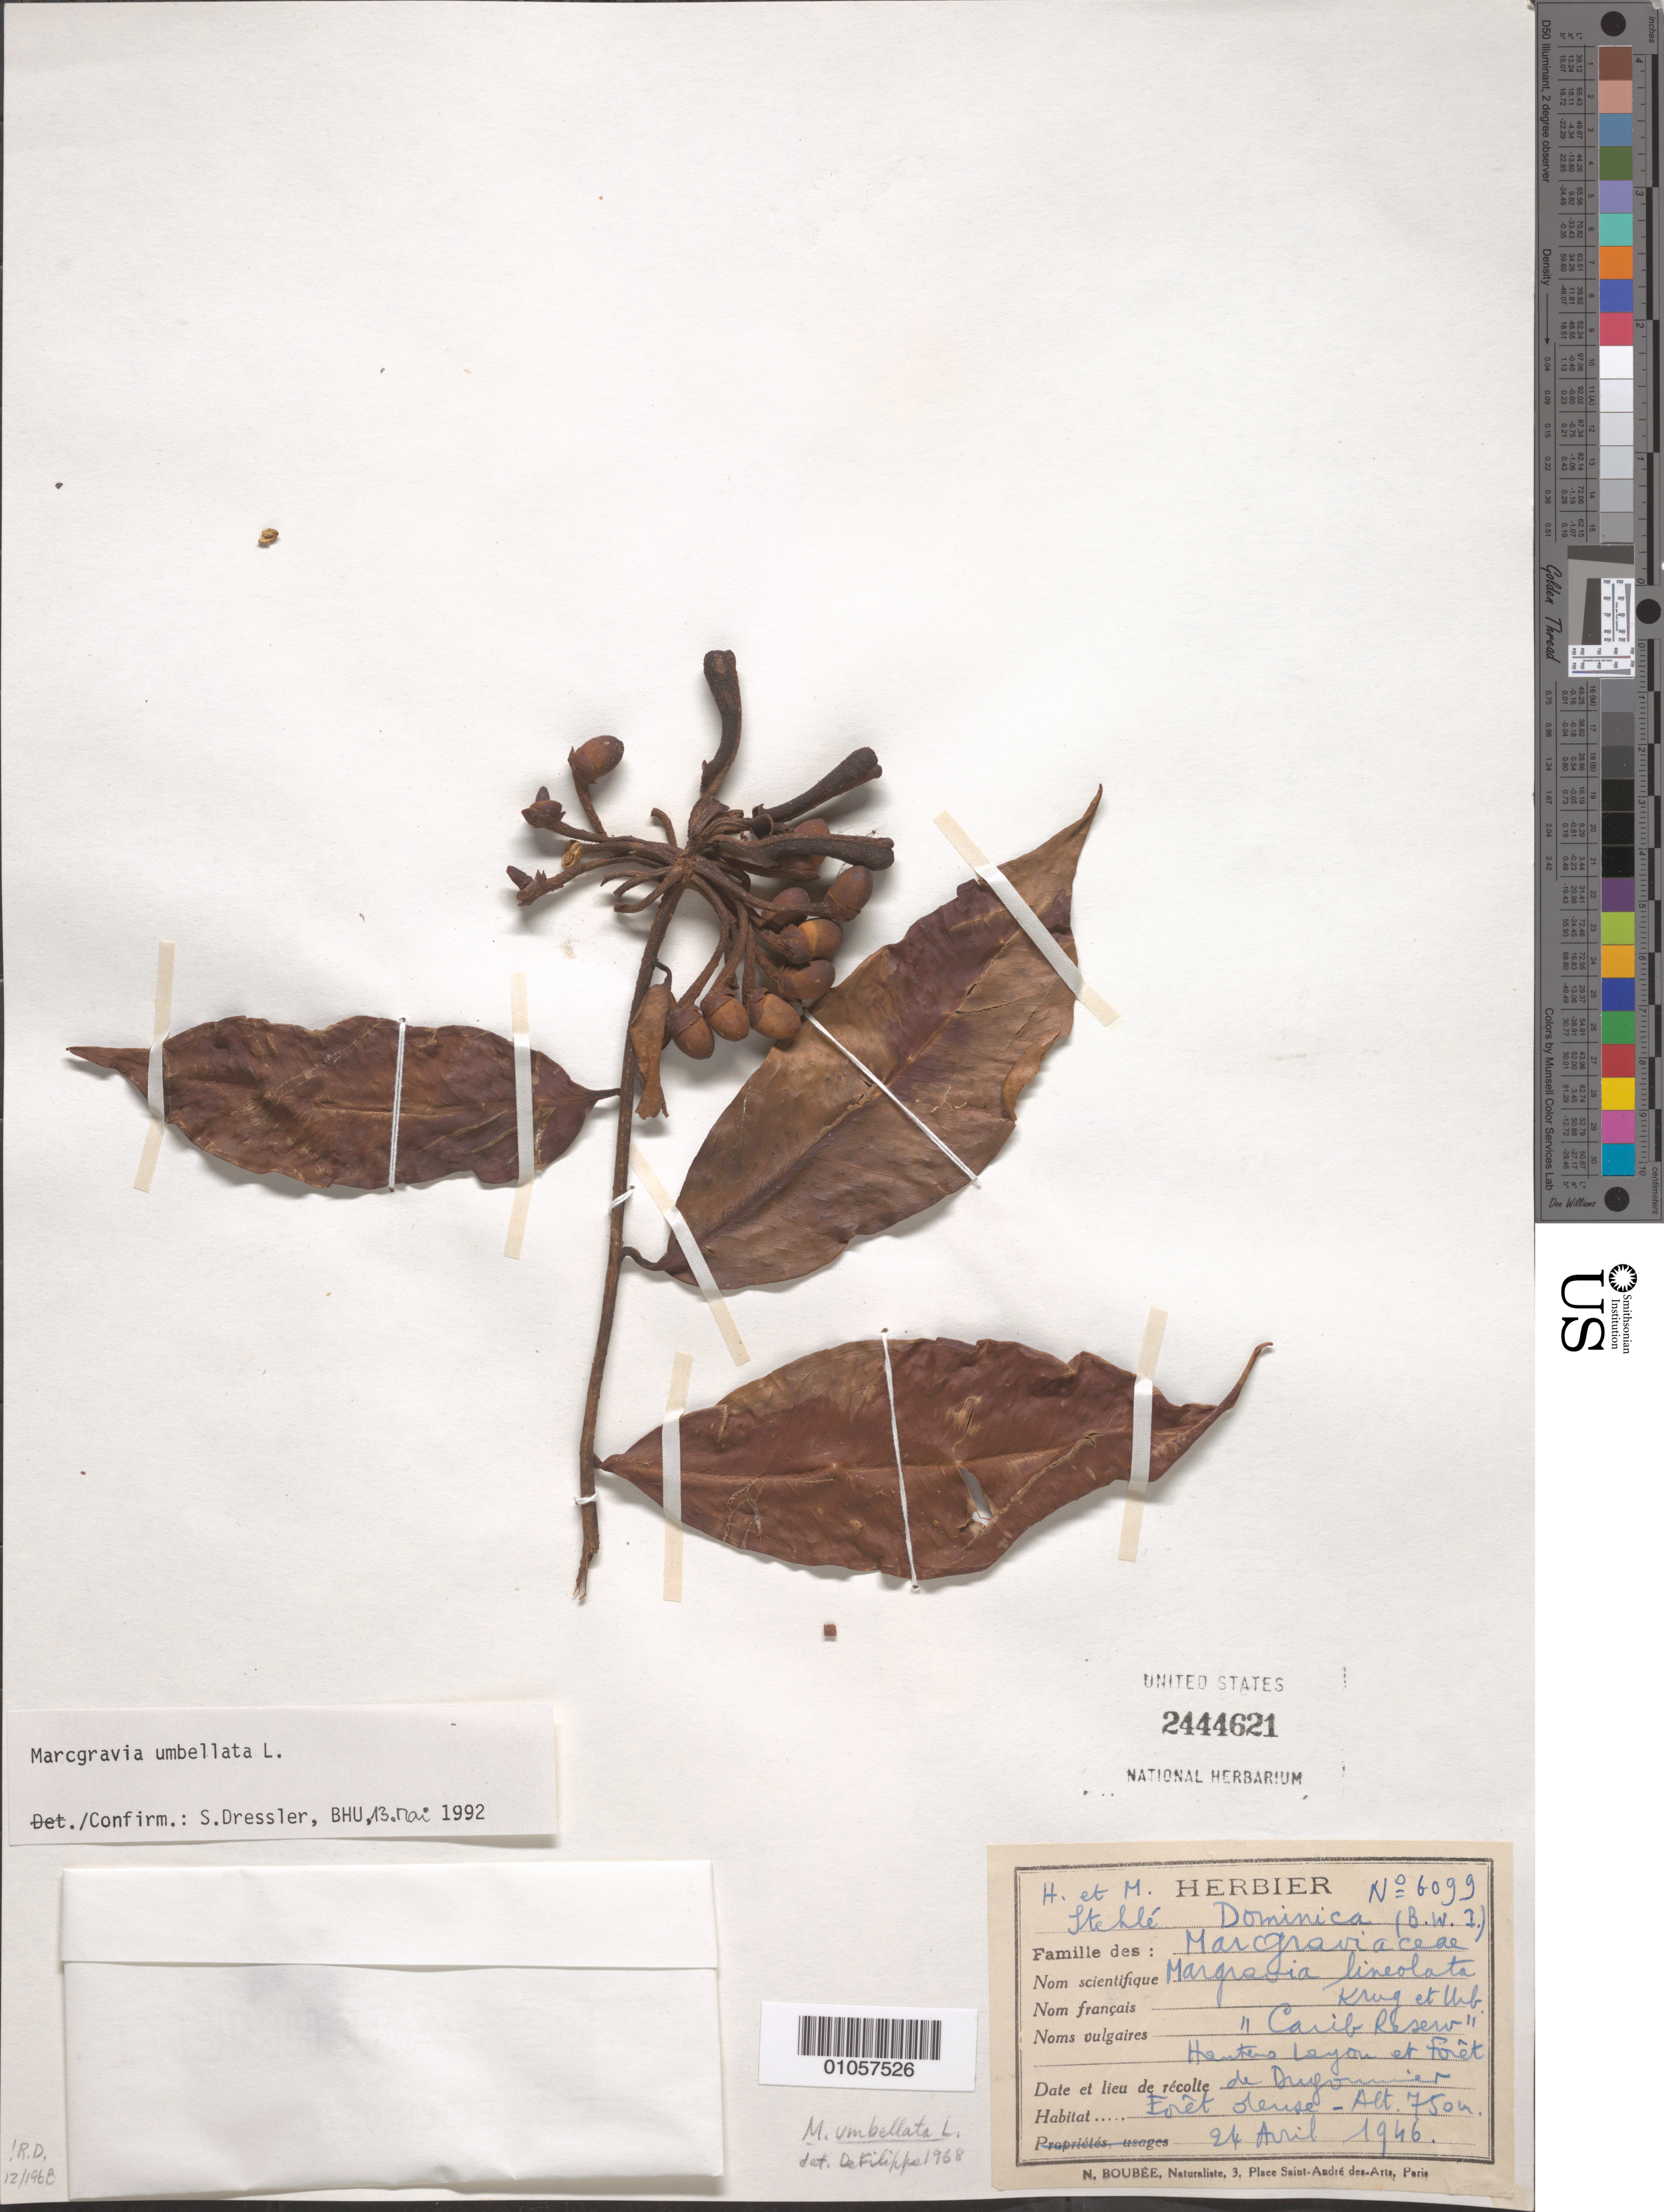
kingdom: Plantae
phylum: Tracheophyta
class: Magnoliopsida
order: Ericales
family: Marcgraviaceae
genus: Marcgravia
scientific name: Marcgravia umbellata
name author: L.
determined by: Dressler, S., (FR), Forschungsinstitut Und Naturmuseum Senckenberg (GERMANY)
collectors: H. Stehlé & M. Stehlé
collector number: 6099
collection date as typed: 24 Apr 1946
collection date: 1946-04-24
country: Dominica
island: Dominica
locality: Carib Reserv; Drugommier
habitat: Hauters layon et forêt; forêt dense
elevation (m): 750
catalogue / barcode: US 2444621